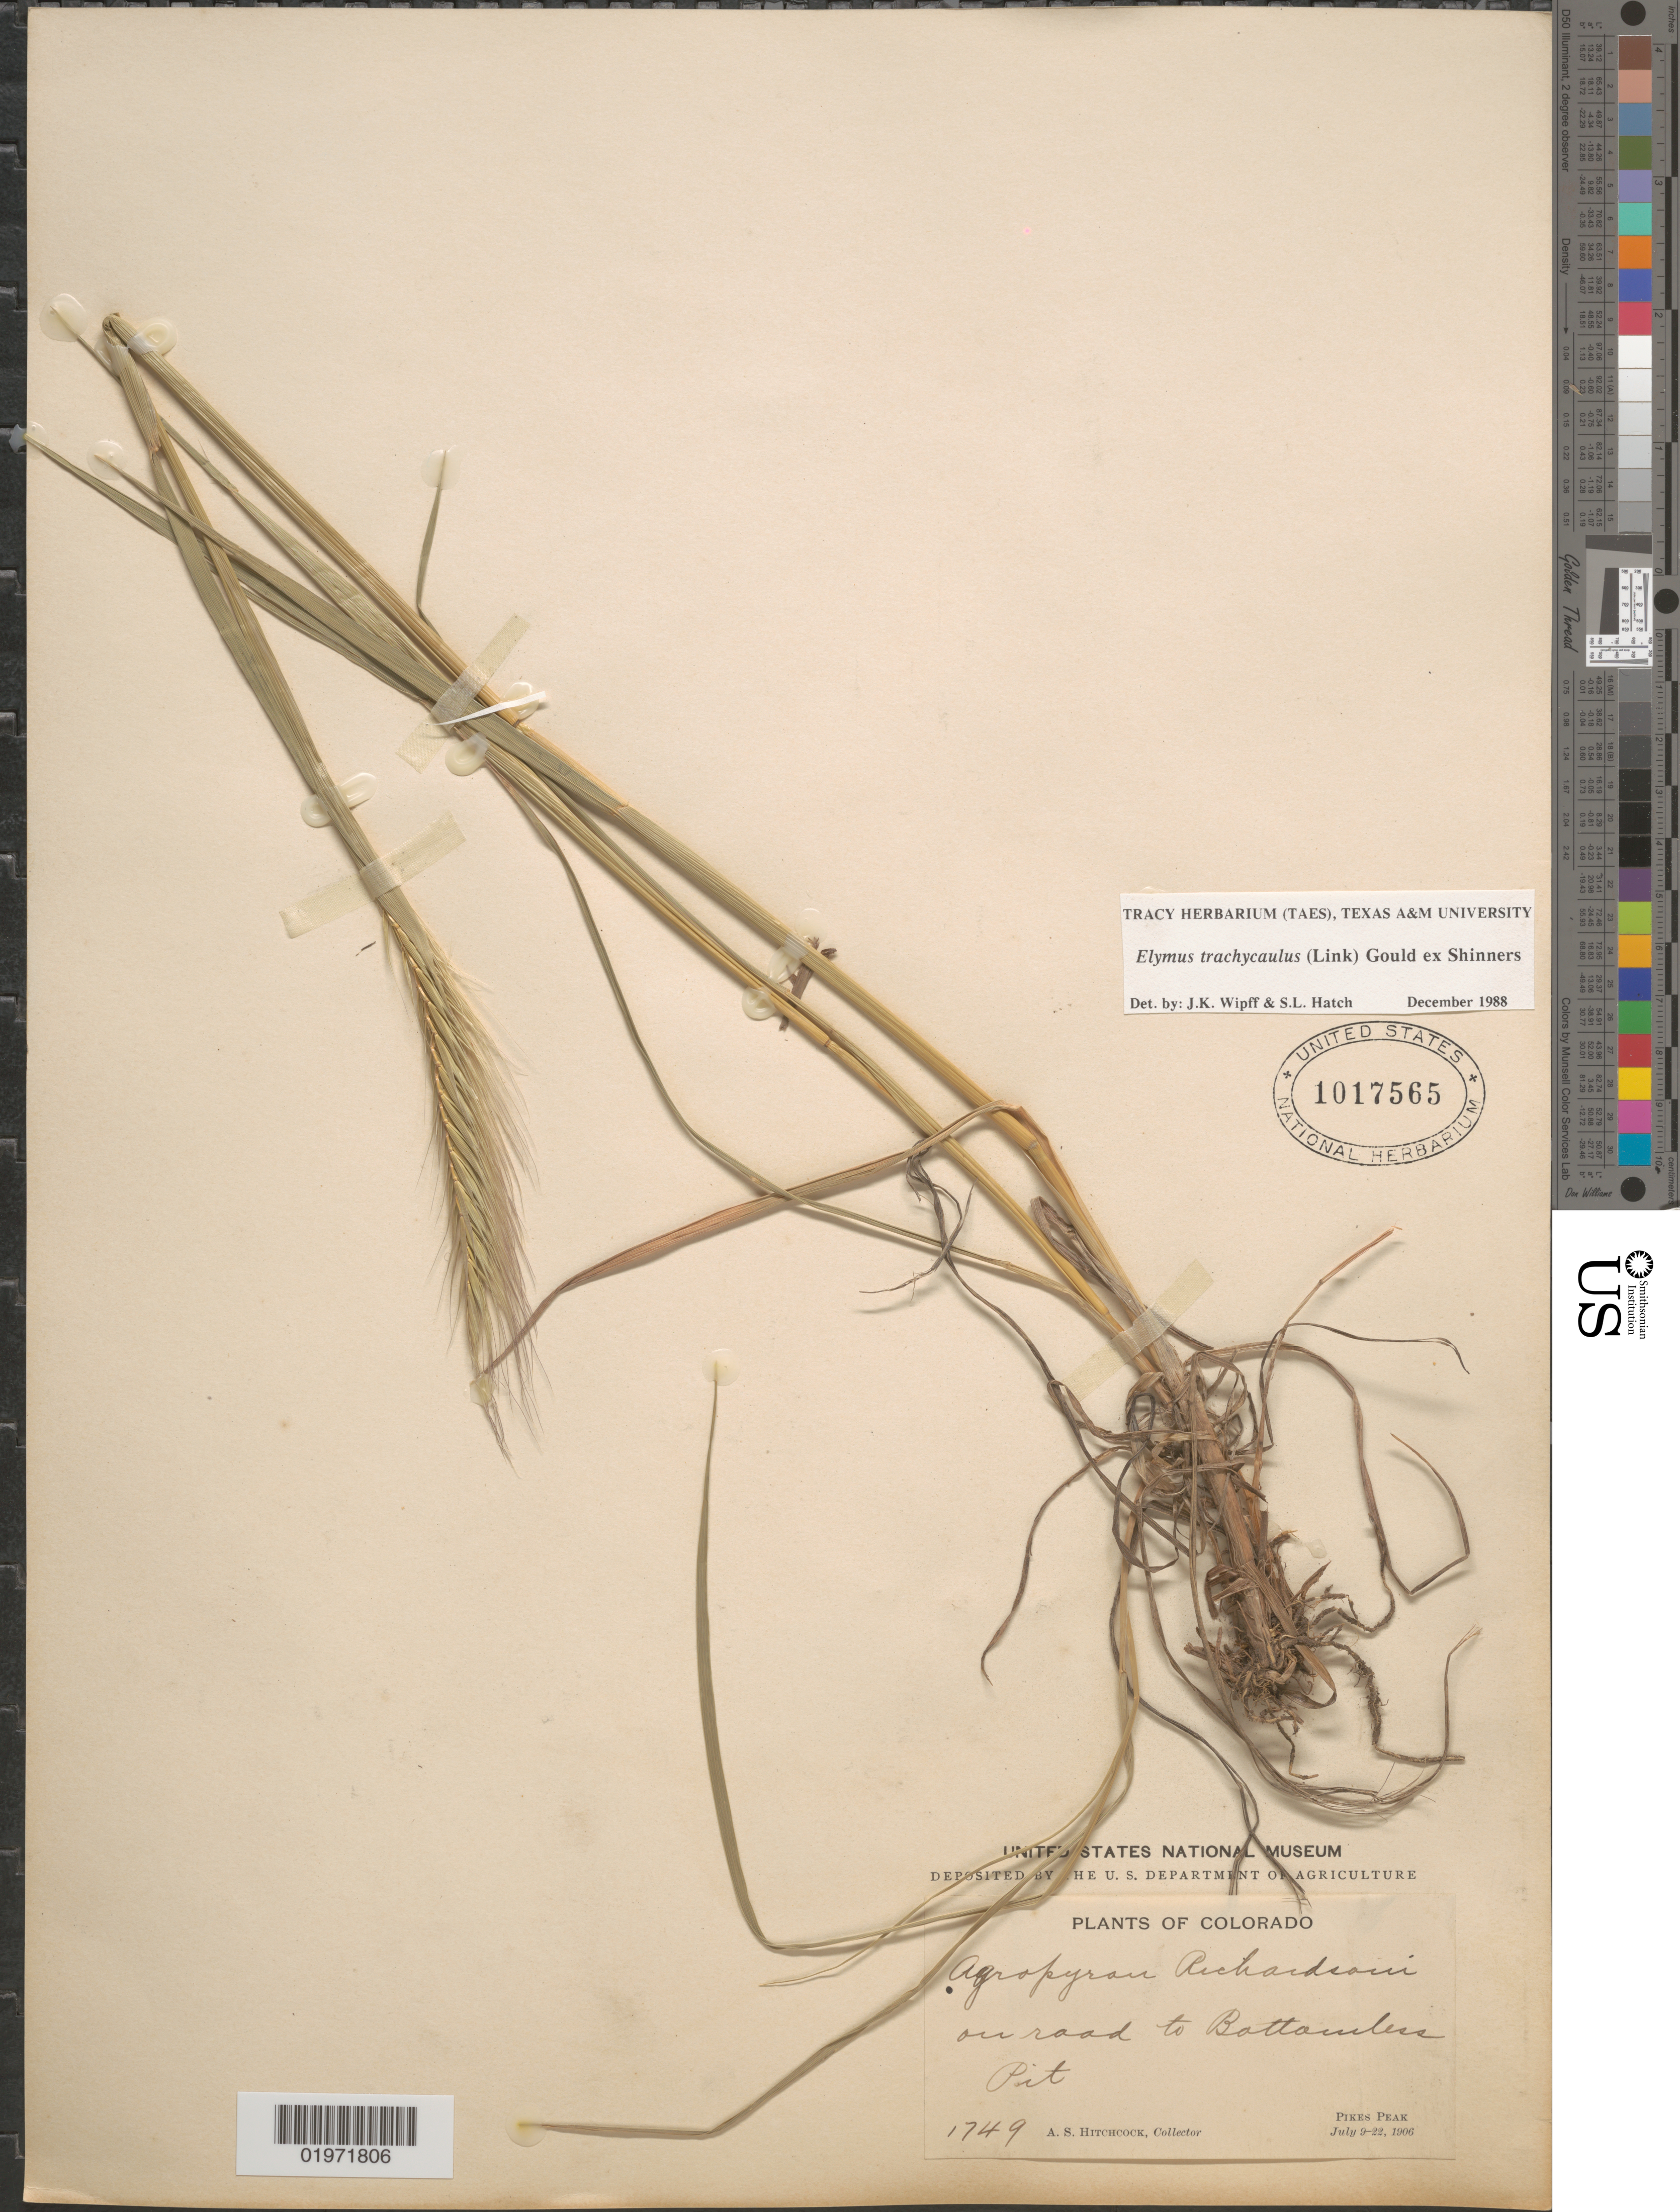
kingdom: Plantae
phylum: Tracheophyta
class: Liliopsida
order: Poales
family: Poaceae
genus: Elymus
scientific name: Elymus trachycaulus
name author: (Link) Gould ex Shinners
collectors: A. S. Hitchcock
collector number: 1749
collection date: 1906-07-09/1906-07-22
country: United States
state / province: Colorado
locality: On road to Bottomless Pit. Pikes Peak.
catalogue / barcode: US 1017565